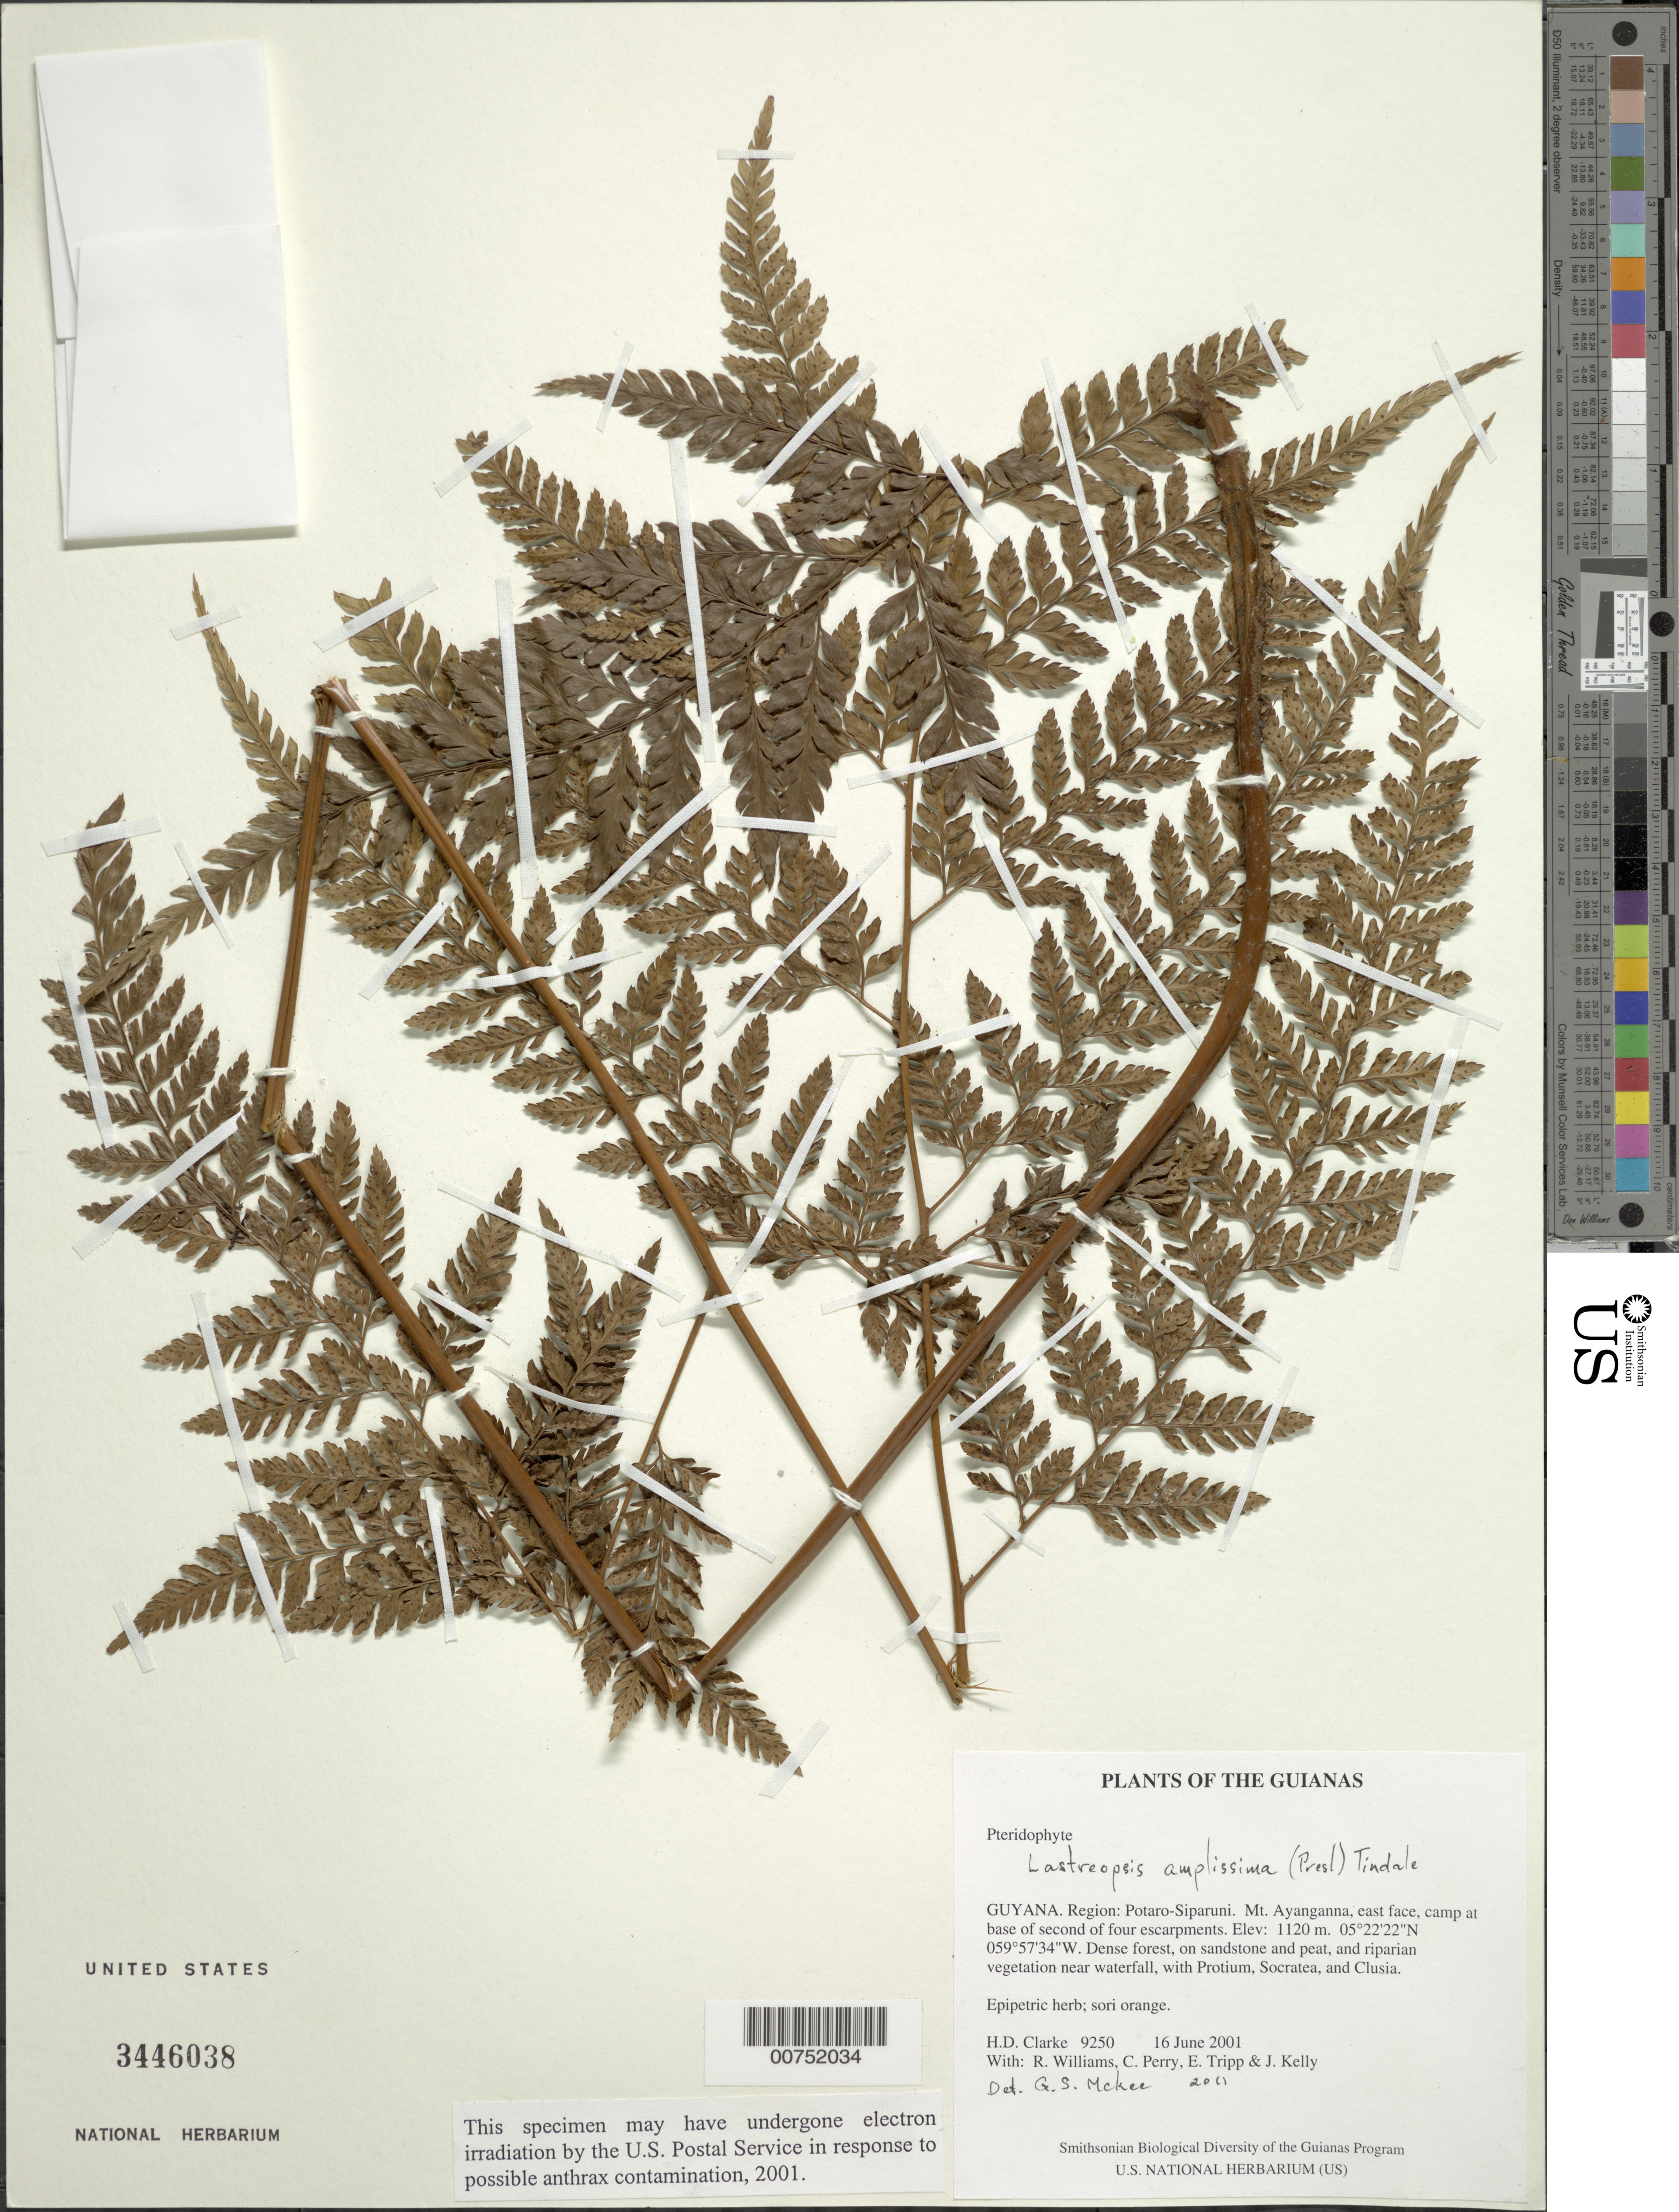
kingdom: Plantae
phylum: Tracheophyta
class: Polypodiopsida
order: Polypodiales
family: Dryopteridaceae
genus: Lastreopsis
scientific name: Lastreopsis amplissima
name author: (C. Presl) Tindale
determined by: McKee, G. S., (US), NMNH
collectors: H. D. Clarke, R. Williams, C. Perry, E. Tripp & J. Kelly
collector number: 9250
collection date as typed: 16 June 2001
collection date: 2001-06-16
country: Guyana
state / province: Potaro-Siparuni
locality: Mt. Ayanganna, east face, camp at base of second of four escarpments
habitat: Dense forest, on sandstone and peat, and riparian vegetation near waterfall, with Protium, Socratea, and Clusia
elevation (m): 1120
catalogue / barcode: US 3446038